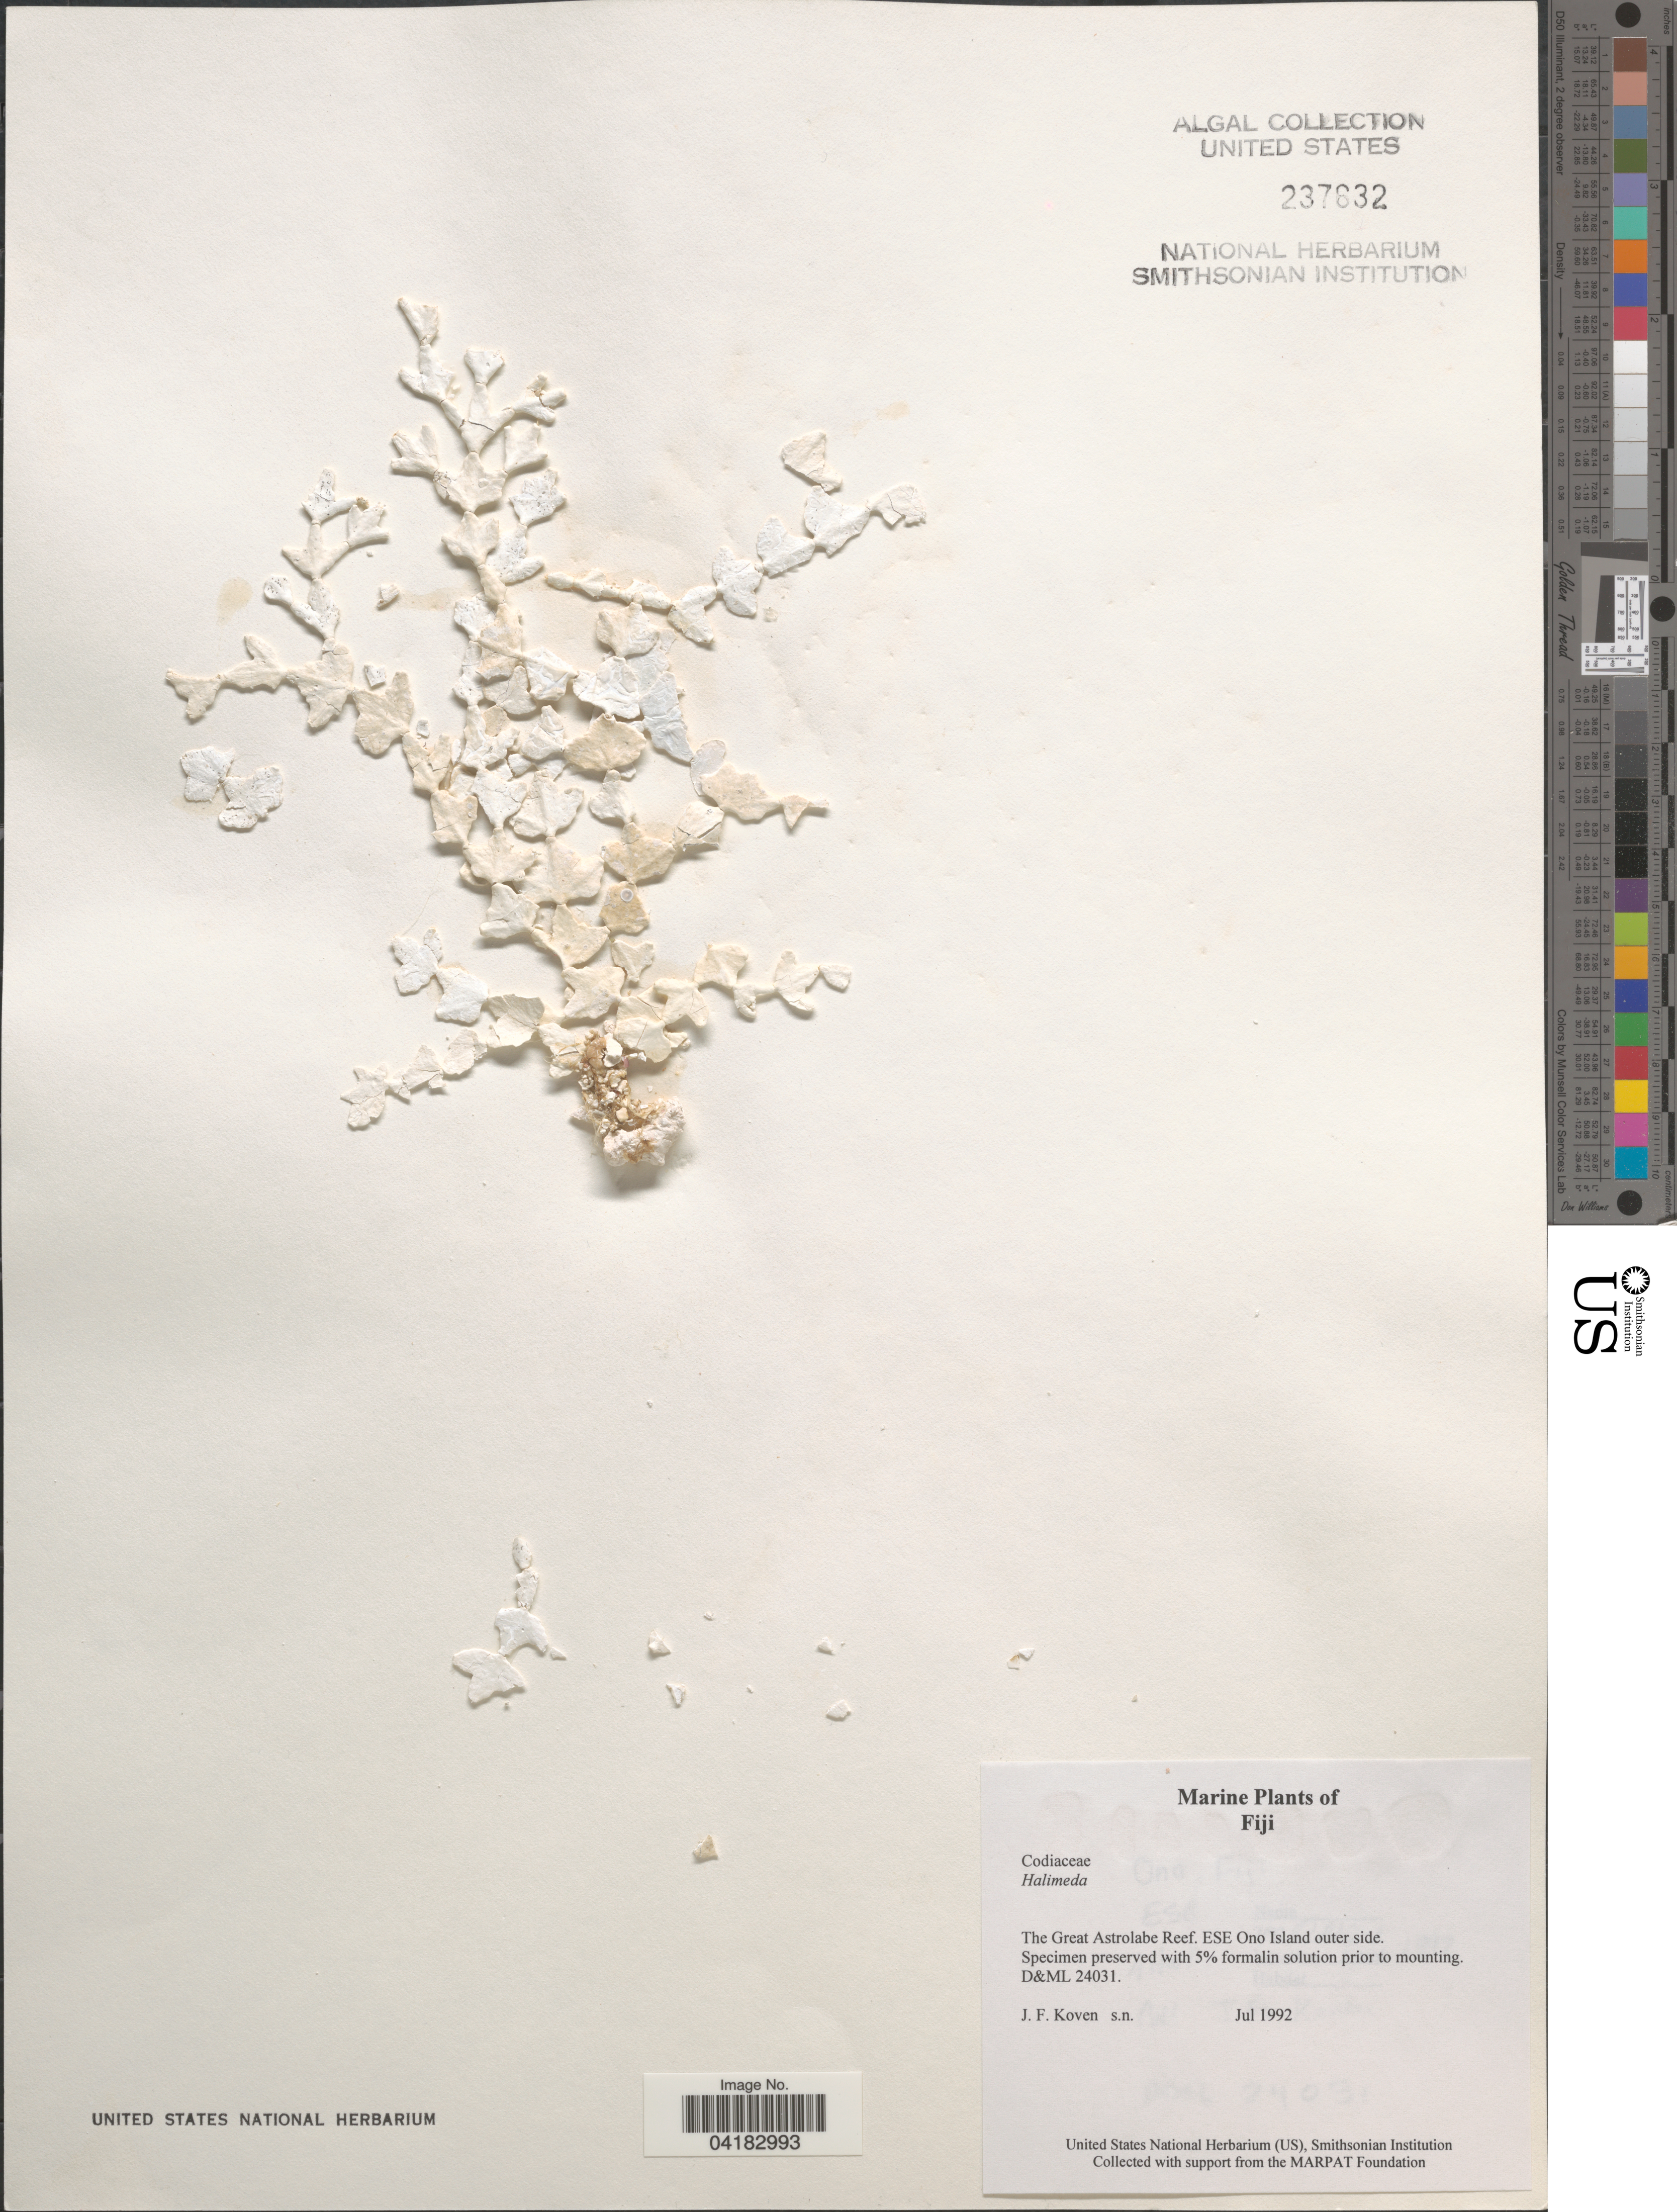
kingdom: Plantae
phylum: Chlorophyta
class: Ulvophyceae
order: Bryopsidales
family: Halimedaceae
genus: Halimeda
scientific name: Halimeda sp.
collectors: J. Koven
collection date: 1992-07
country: Fiji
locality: The Great Astrolabe Reef. ESE Ono Island outer side.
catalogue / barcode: US 237632